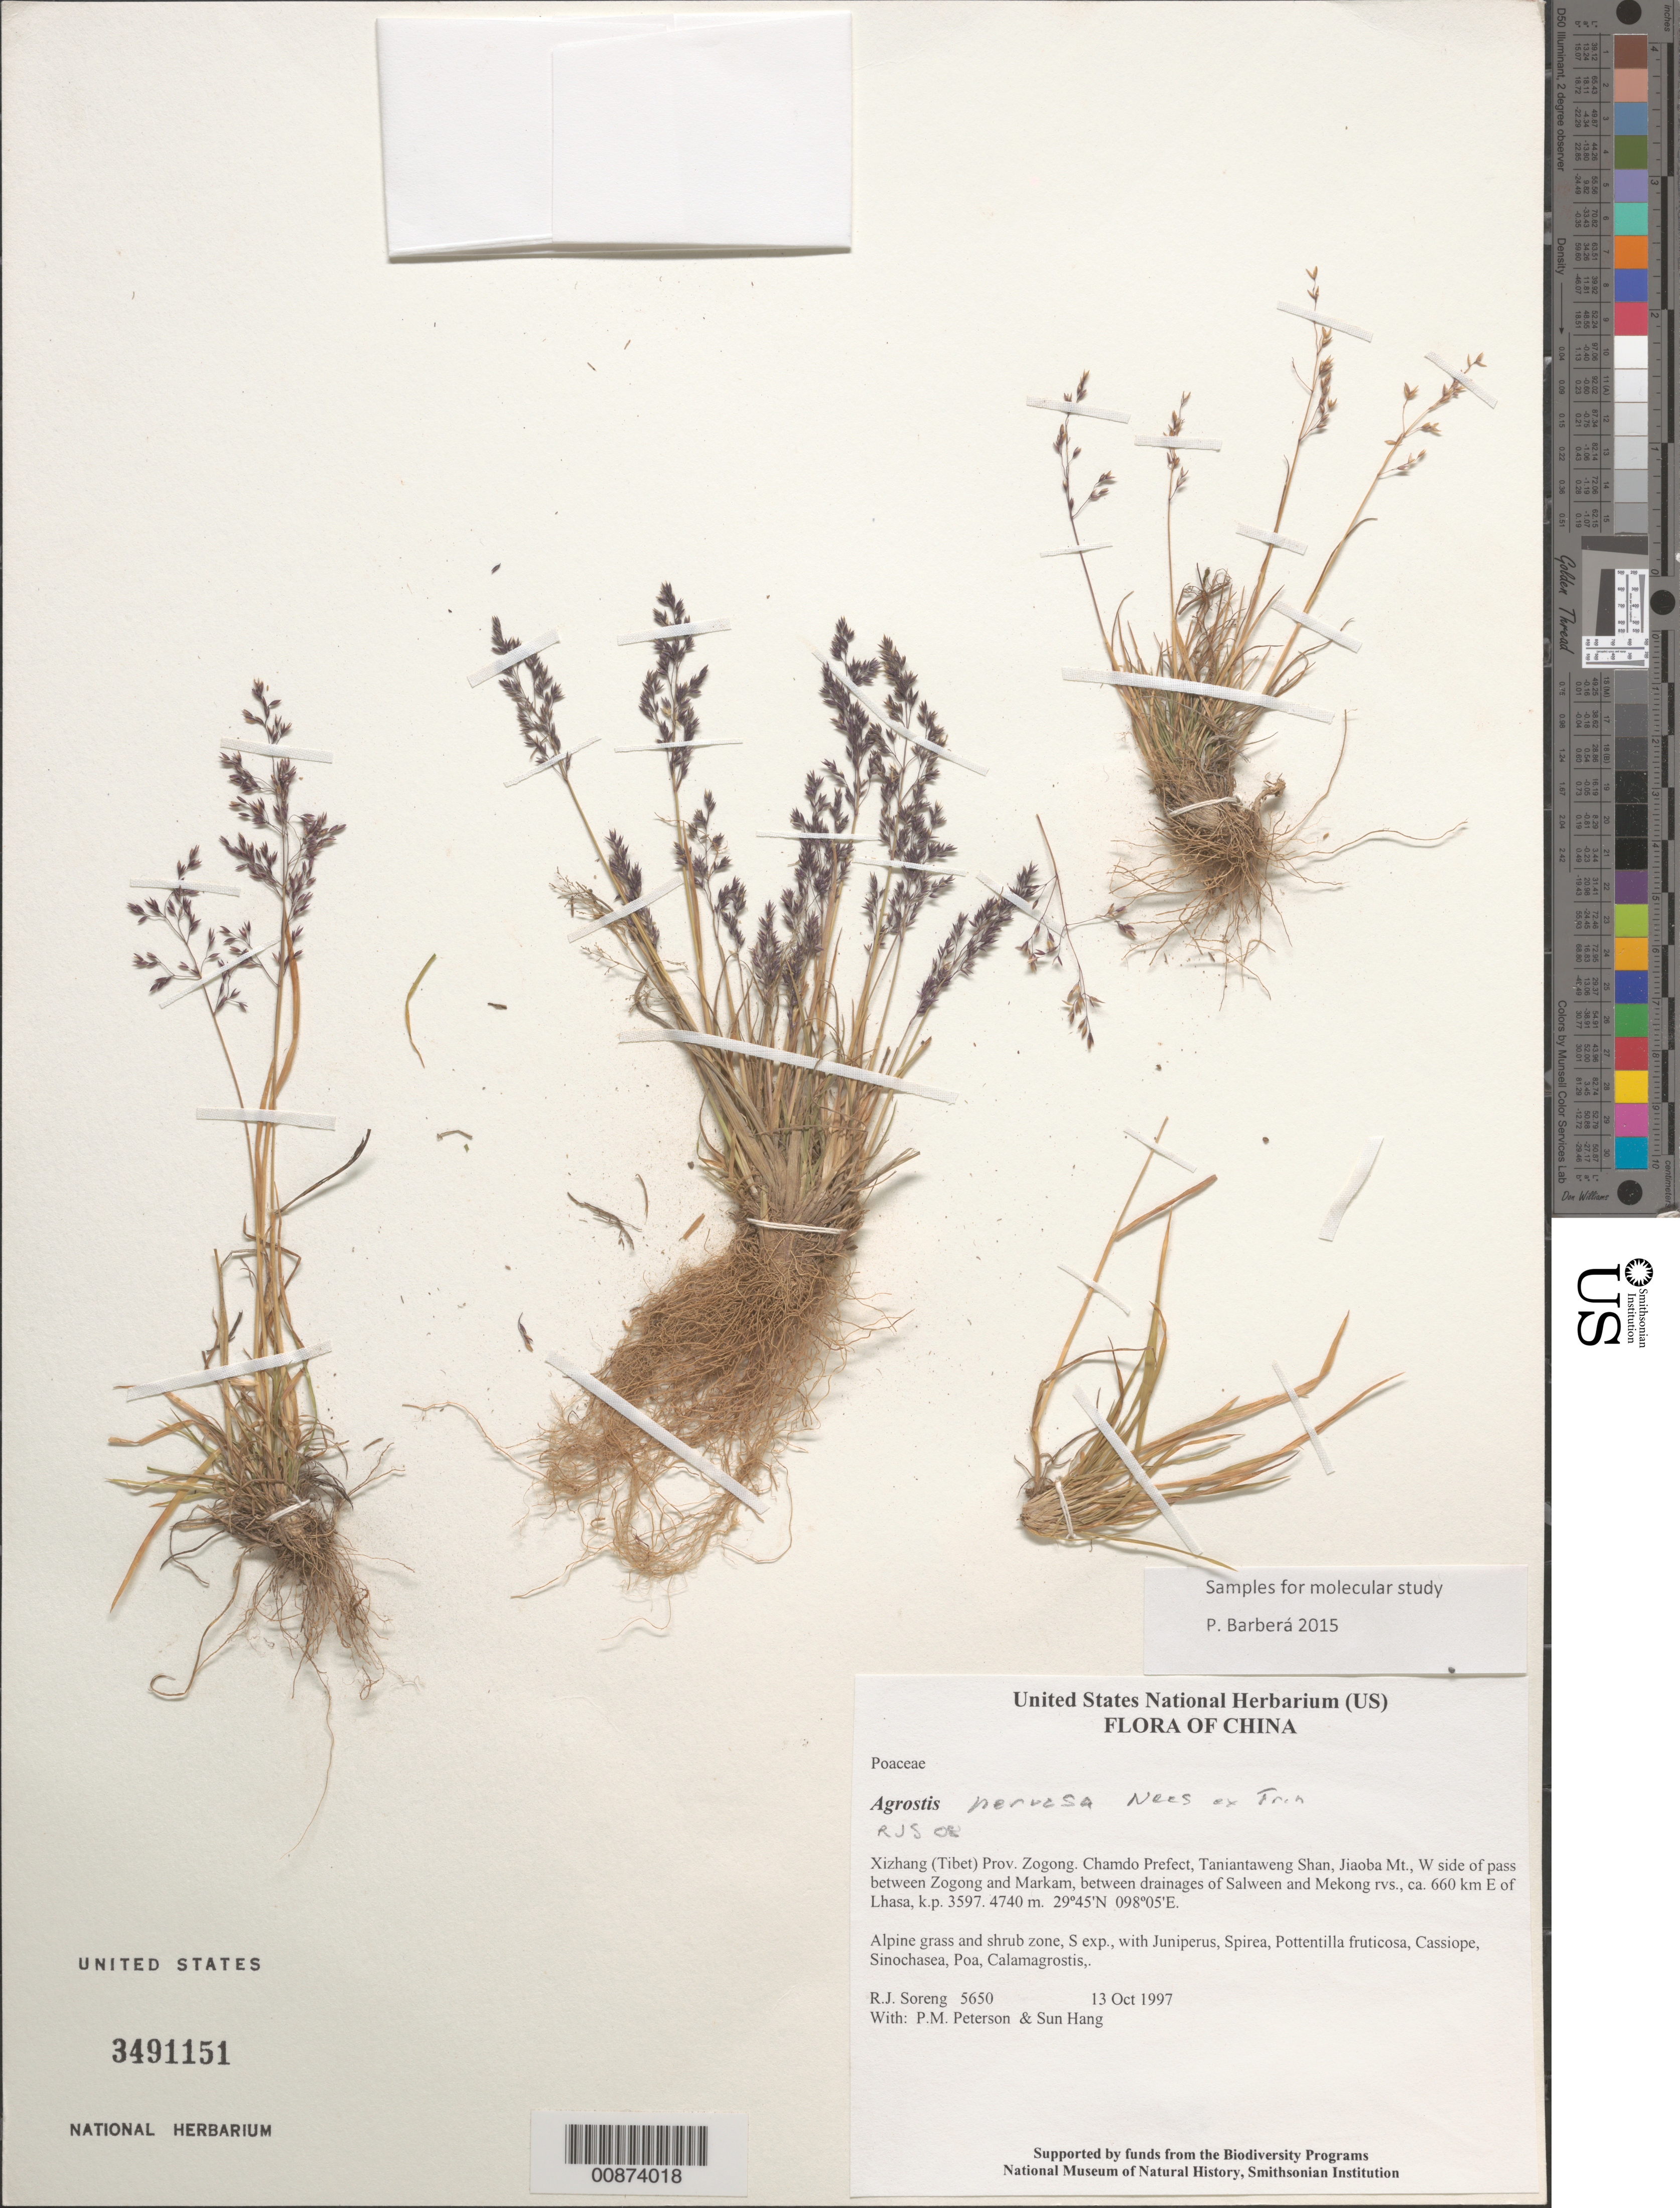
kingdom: Plantae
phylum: Tracheophyta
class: Liliopsida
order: Poales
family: Poaceae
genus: Agrostis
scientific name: Agrostis nervosa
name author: Nees ex Trin.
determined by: Soreng, Robert J., Research Associate (BOT), Smithsonian Institution - National Museum of Natural History (UNITED STATES)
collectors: R. J. Soreng, P. M. Peterson & Sun Hang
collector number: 5650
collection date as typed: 13 Oct 1997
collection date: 1997-10-13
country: China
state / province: Xizang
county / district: Zogong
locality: Chamdo Prefect, Taniantaweng Shan, Jiaoba Mt., W side of pass between Zogong and Markam, between drainages of Salween and Mekong rvs., ca. 660 km E of Lhasa, k.p. 3597.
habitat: Alpine grass and shrub zone, S exp., with Juniperus, Spirea, Pottentilla fruticosa, Cassiope, Sinochasea, Poa, Calamagrostis,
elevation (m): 4740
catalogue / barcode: US 3491151